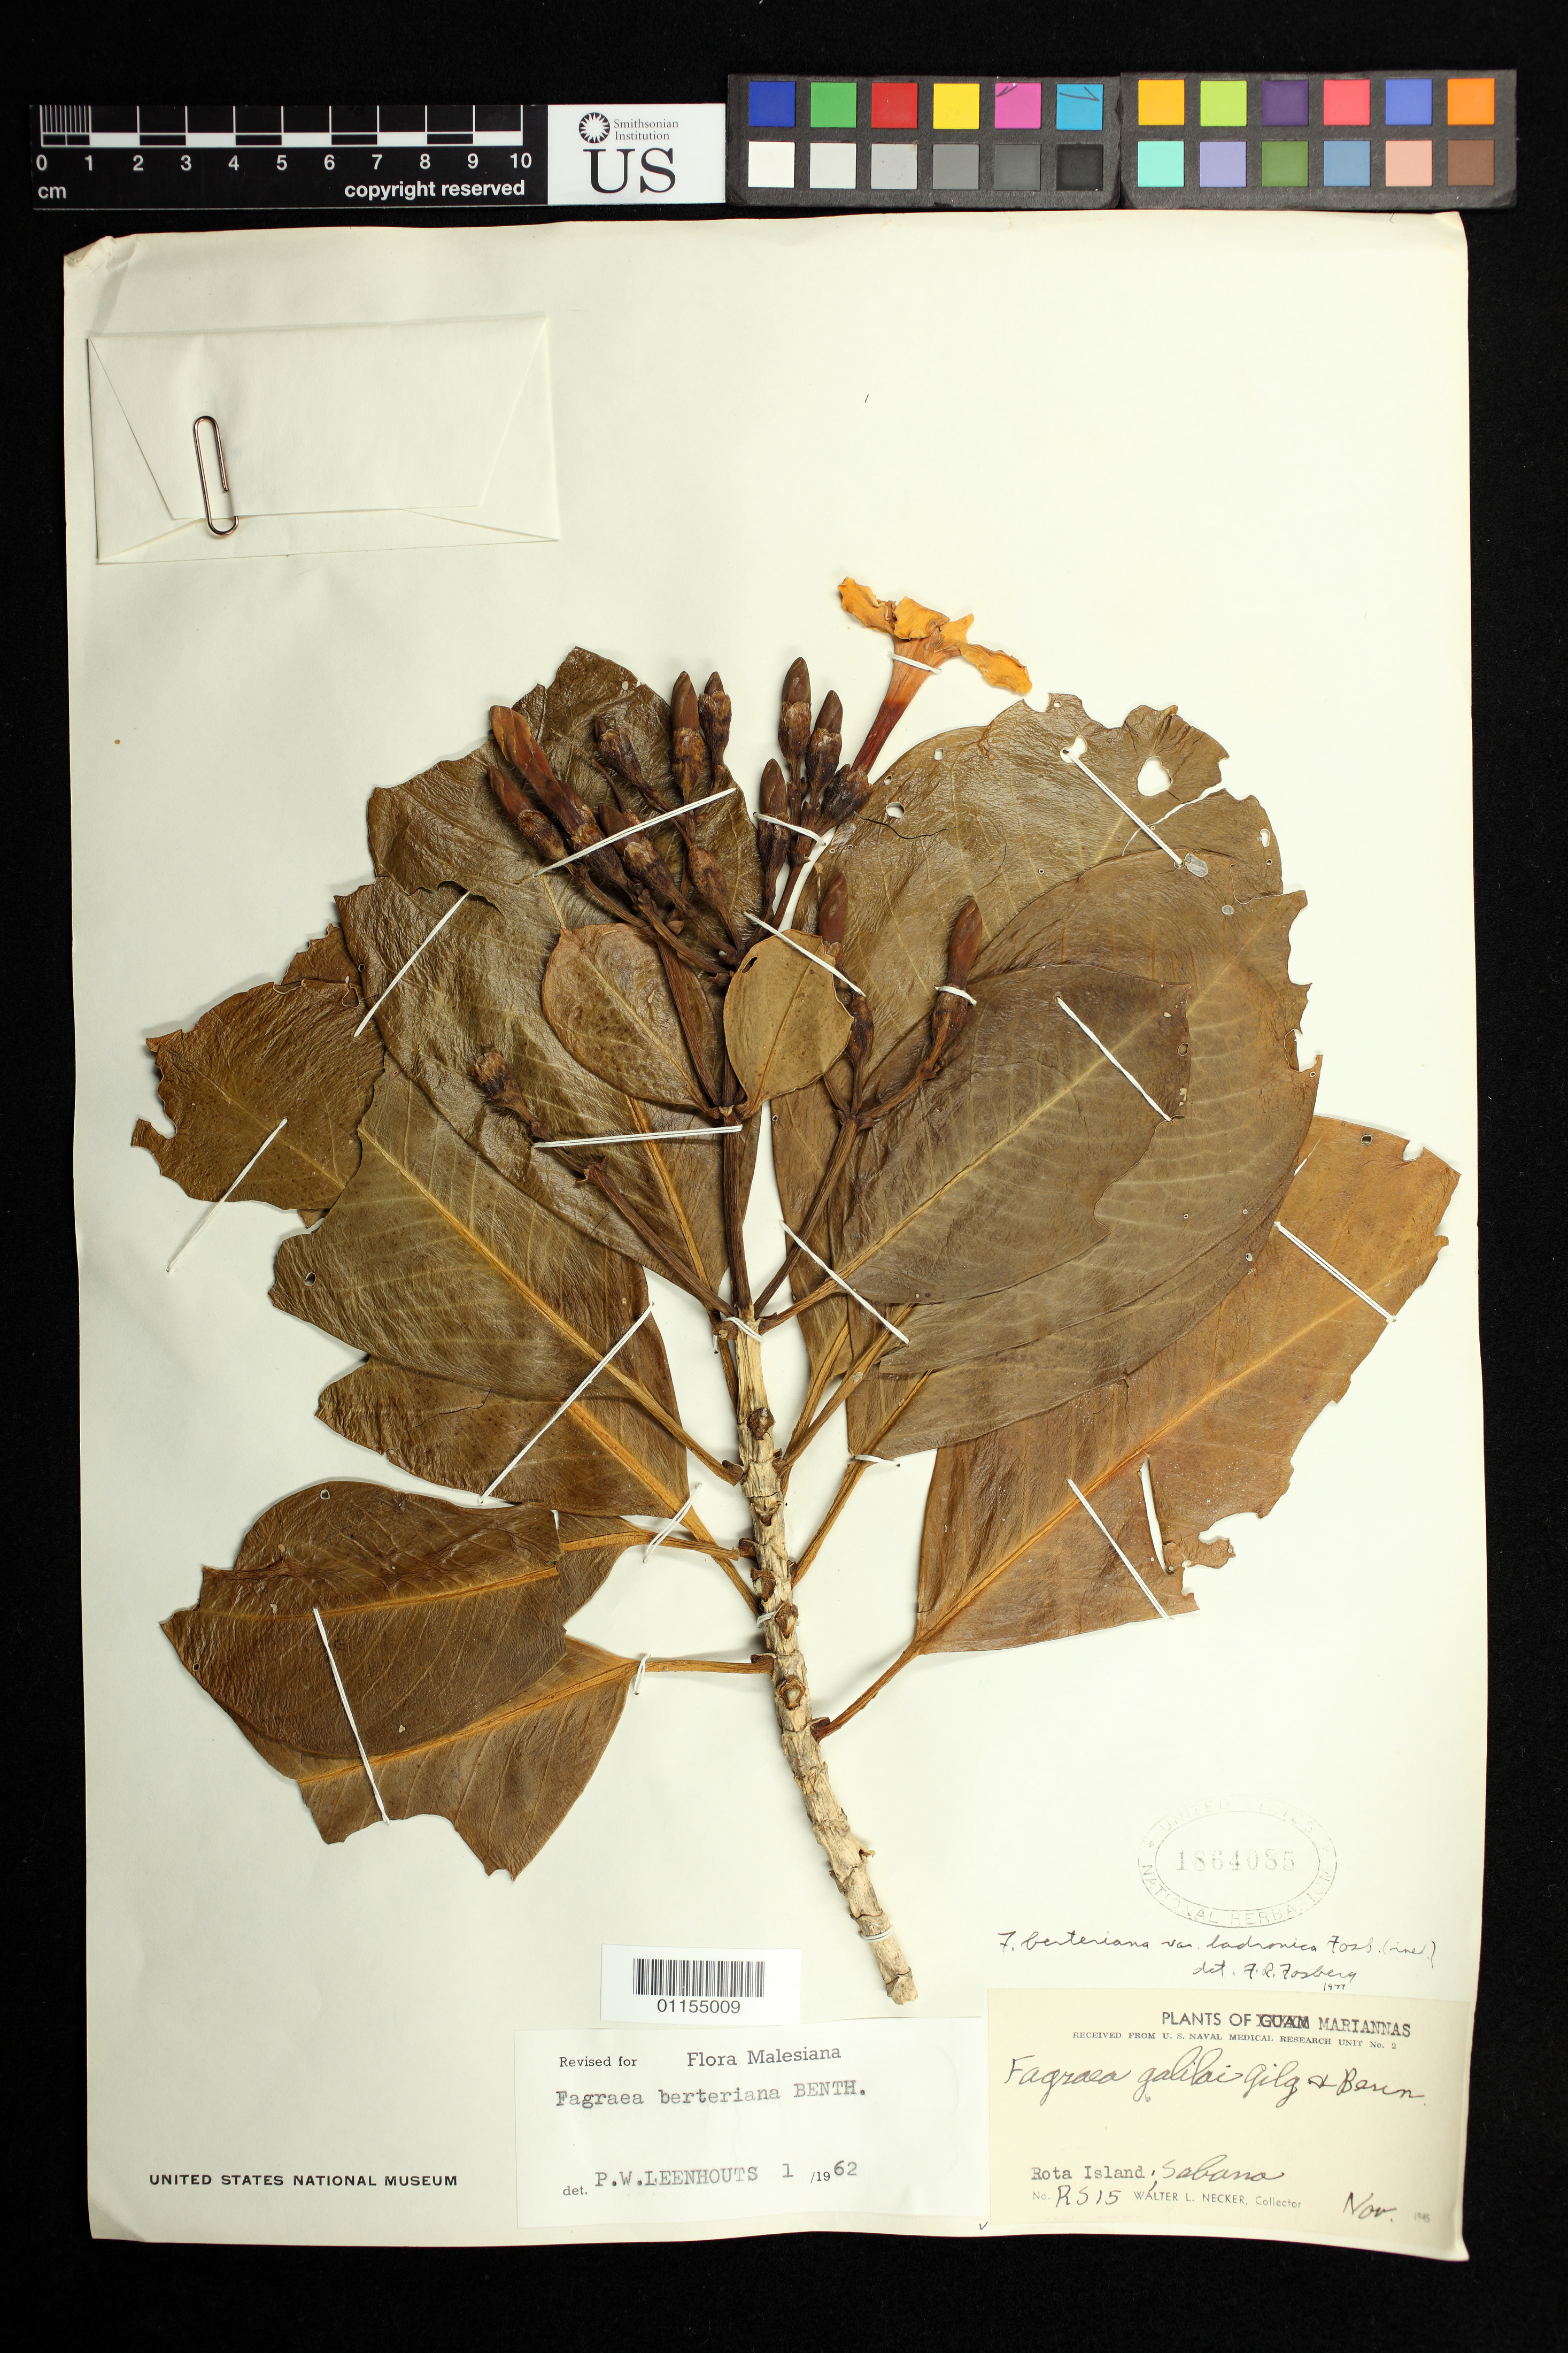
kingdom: Plantae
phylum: Tracheophyta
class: Magnoliopsida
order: Gentianales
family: Gentianaceae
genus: Fagraea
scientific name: Fagraea berteroana var. ladronica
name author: Fosberg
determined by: Fosberg, F. R.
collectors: W. L. Necker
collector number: RS15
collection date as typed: Nov 1945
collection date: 1945-11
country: Northern Mariana Islands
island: Rota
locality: Salana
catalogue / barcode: US 1864085